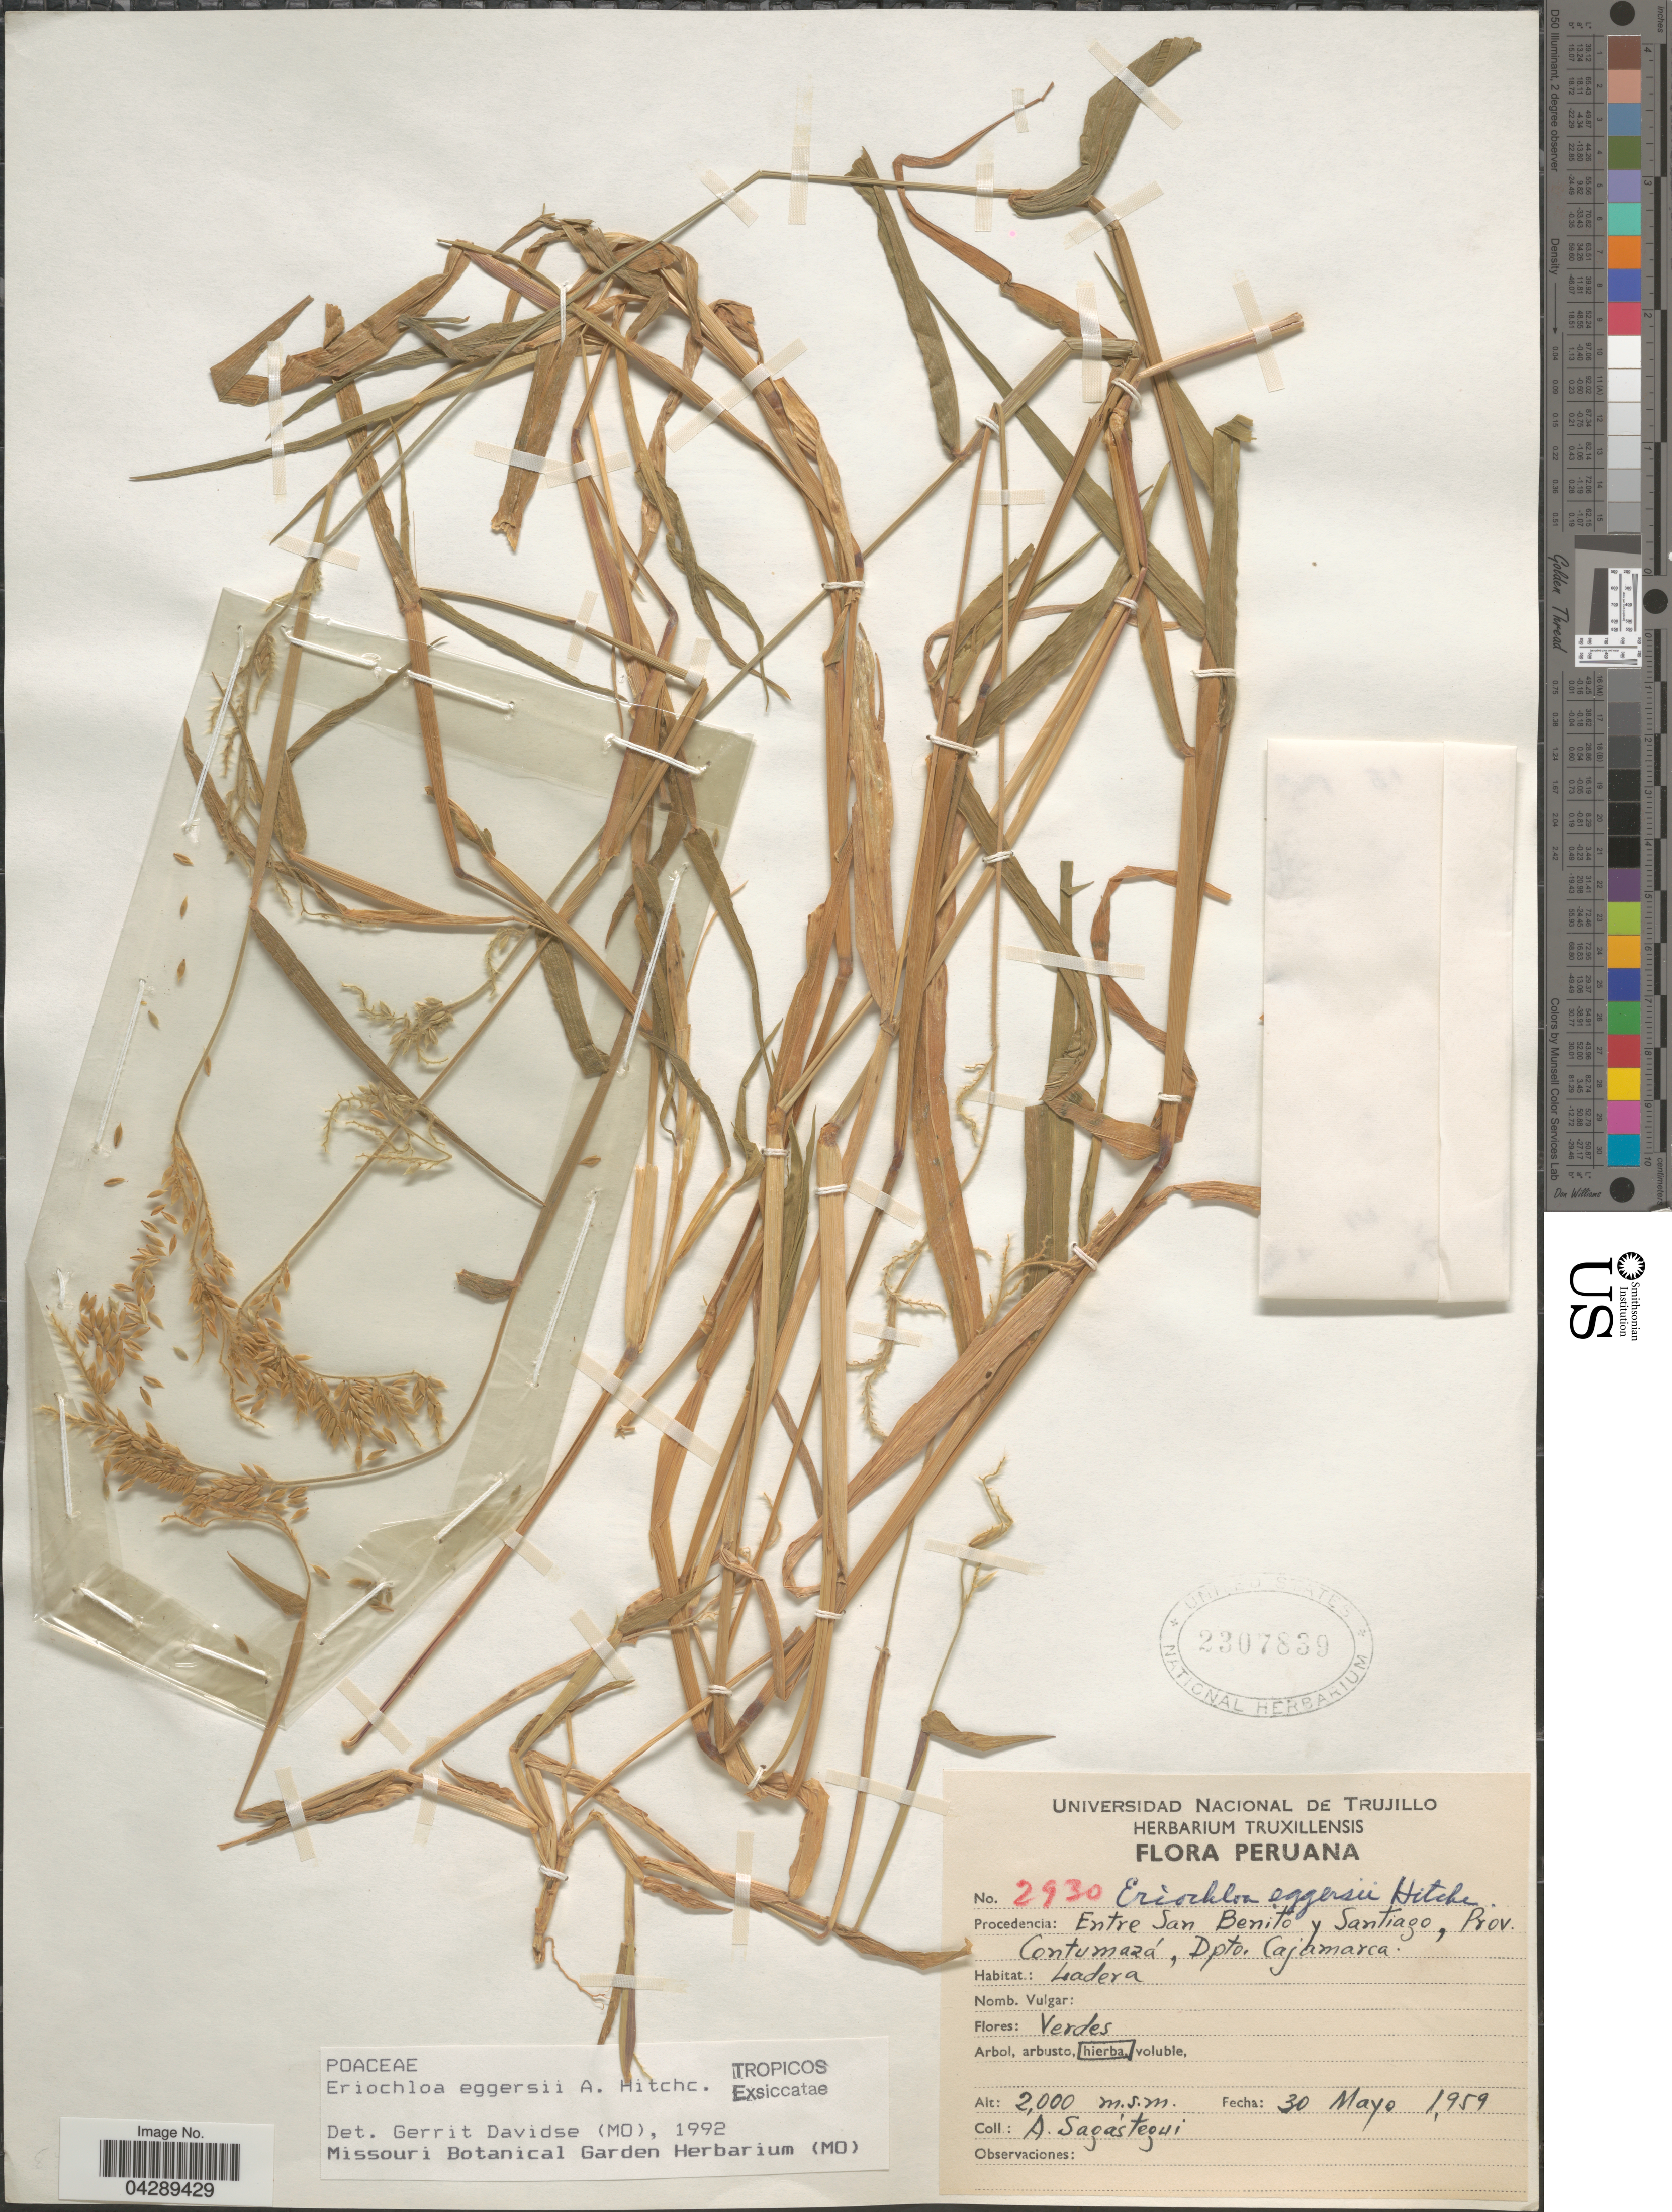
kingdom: Plantae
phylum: Tracheophyta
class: Liliopsida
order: Poales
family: Poaceae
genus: Eriochloa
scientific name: Eriochloa eggersii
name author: Hitchc.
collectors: A. Sagastegui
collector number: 2930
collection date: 1959-05-30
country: Peru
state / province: Cajamarca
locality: Entre San Benito y Santiago, Prov. Contumazá, Dpto. Cajamarca.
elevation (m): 2000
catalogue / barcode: US 2307839